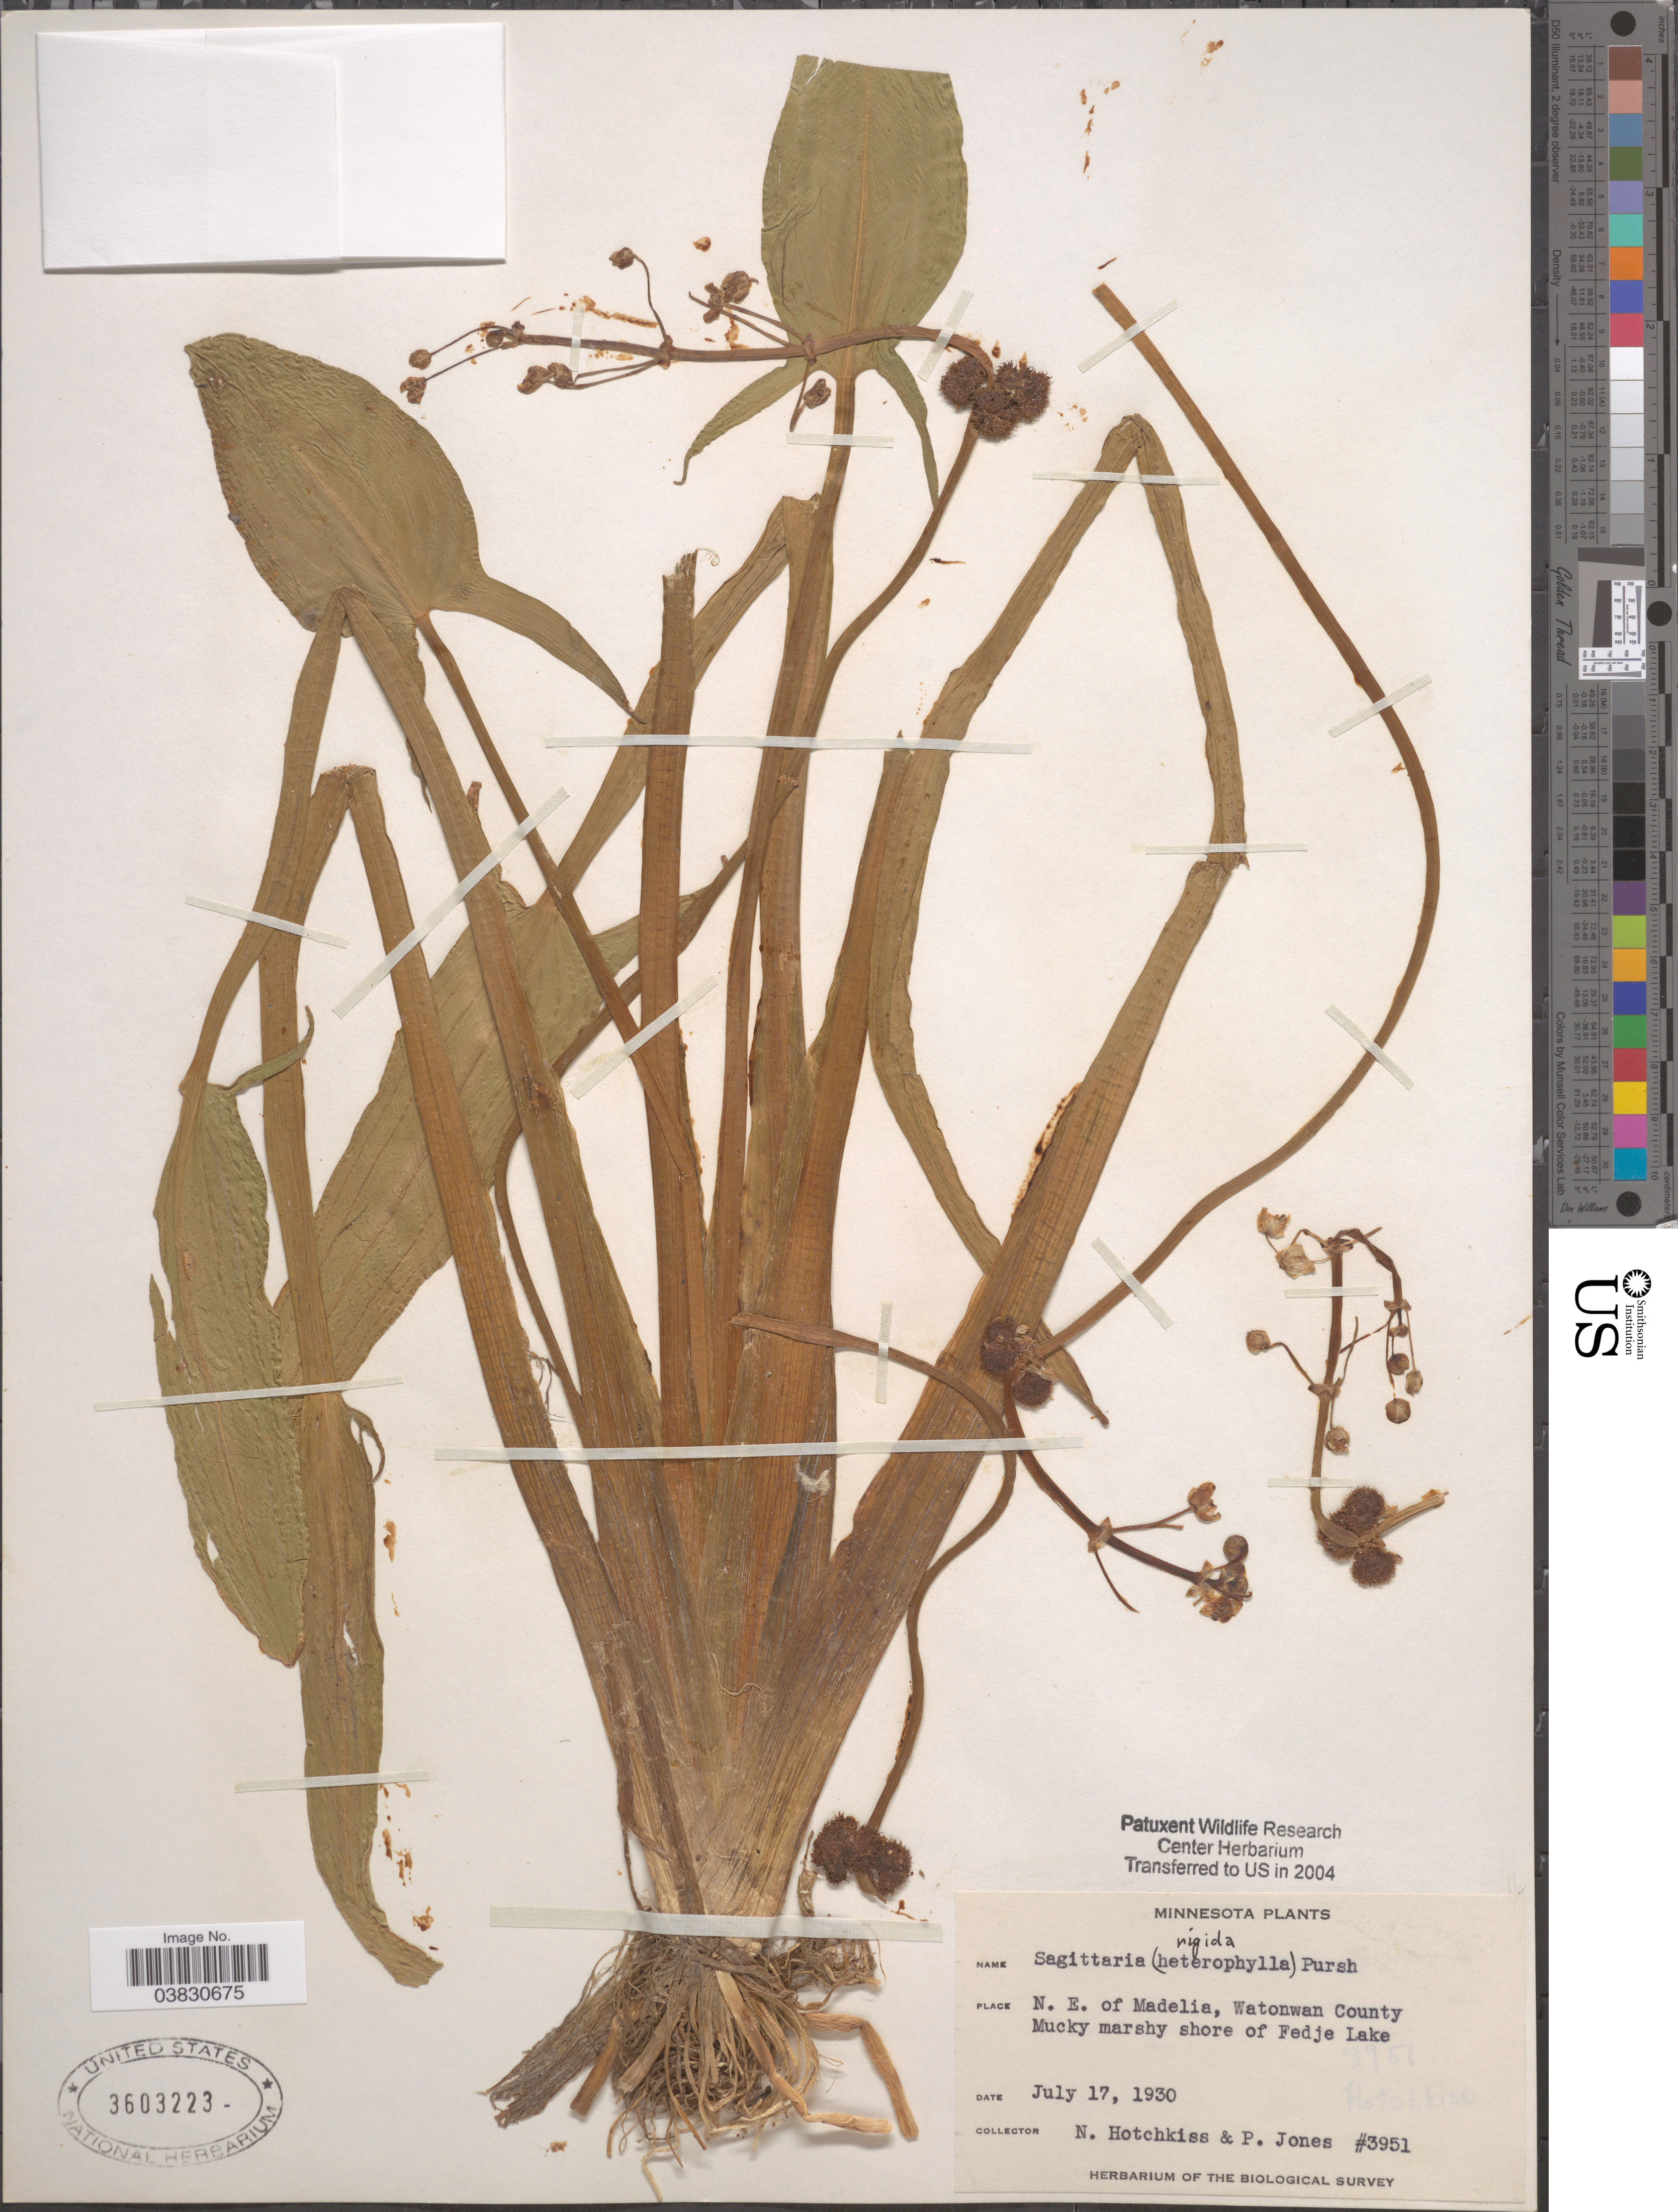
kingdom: Plantae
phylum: Tracheophyta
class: Liliopsida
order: Alismatales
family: Alismataceae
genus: Sagittaria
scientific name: Sagittaria rigida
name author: Pursh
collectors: N. Hotchkiss & P. Jones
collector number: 3951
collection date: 1930-07-17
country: United States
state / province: Minnesota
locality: N. E. of Madelia, Watonwan County. Mucky marshy shore of Fedje Lake.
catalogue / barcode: US 3603223